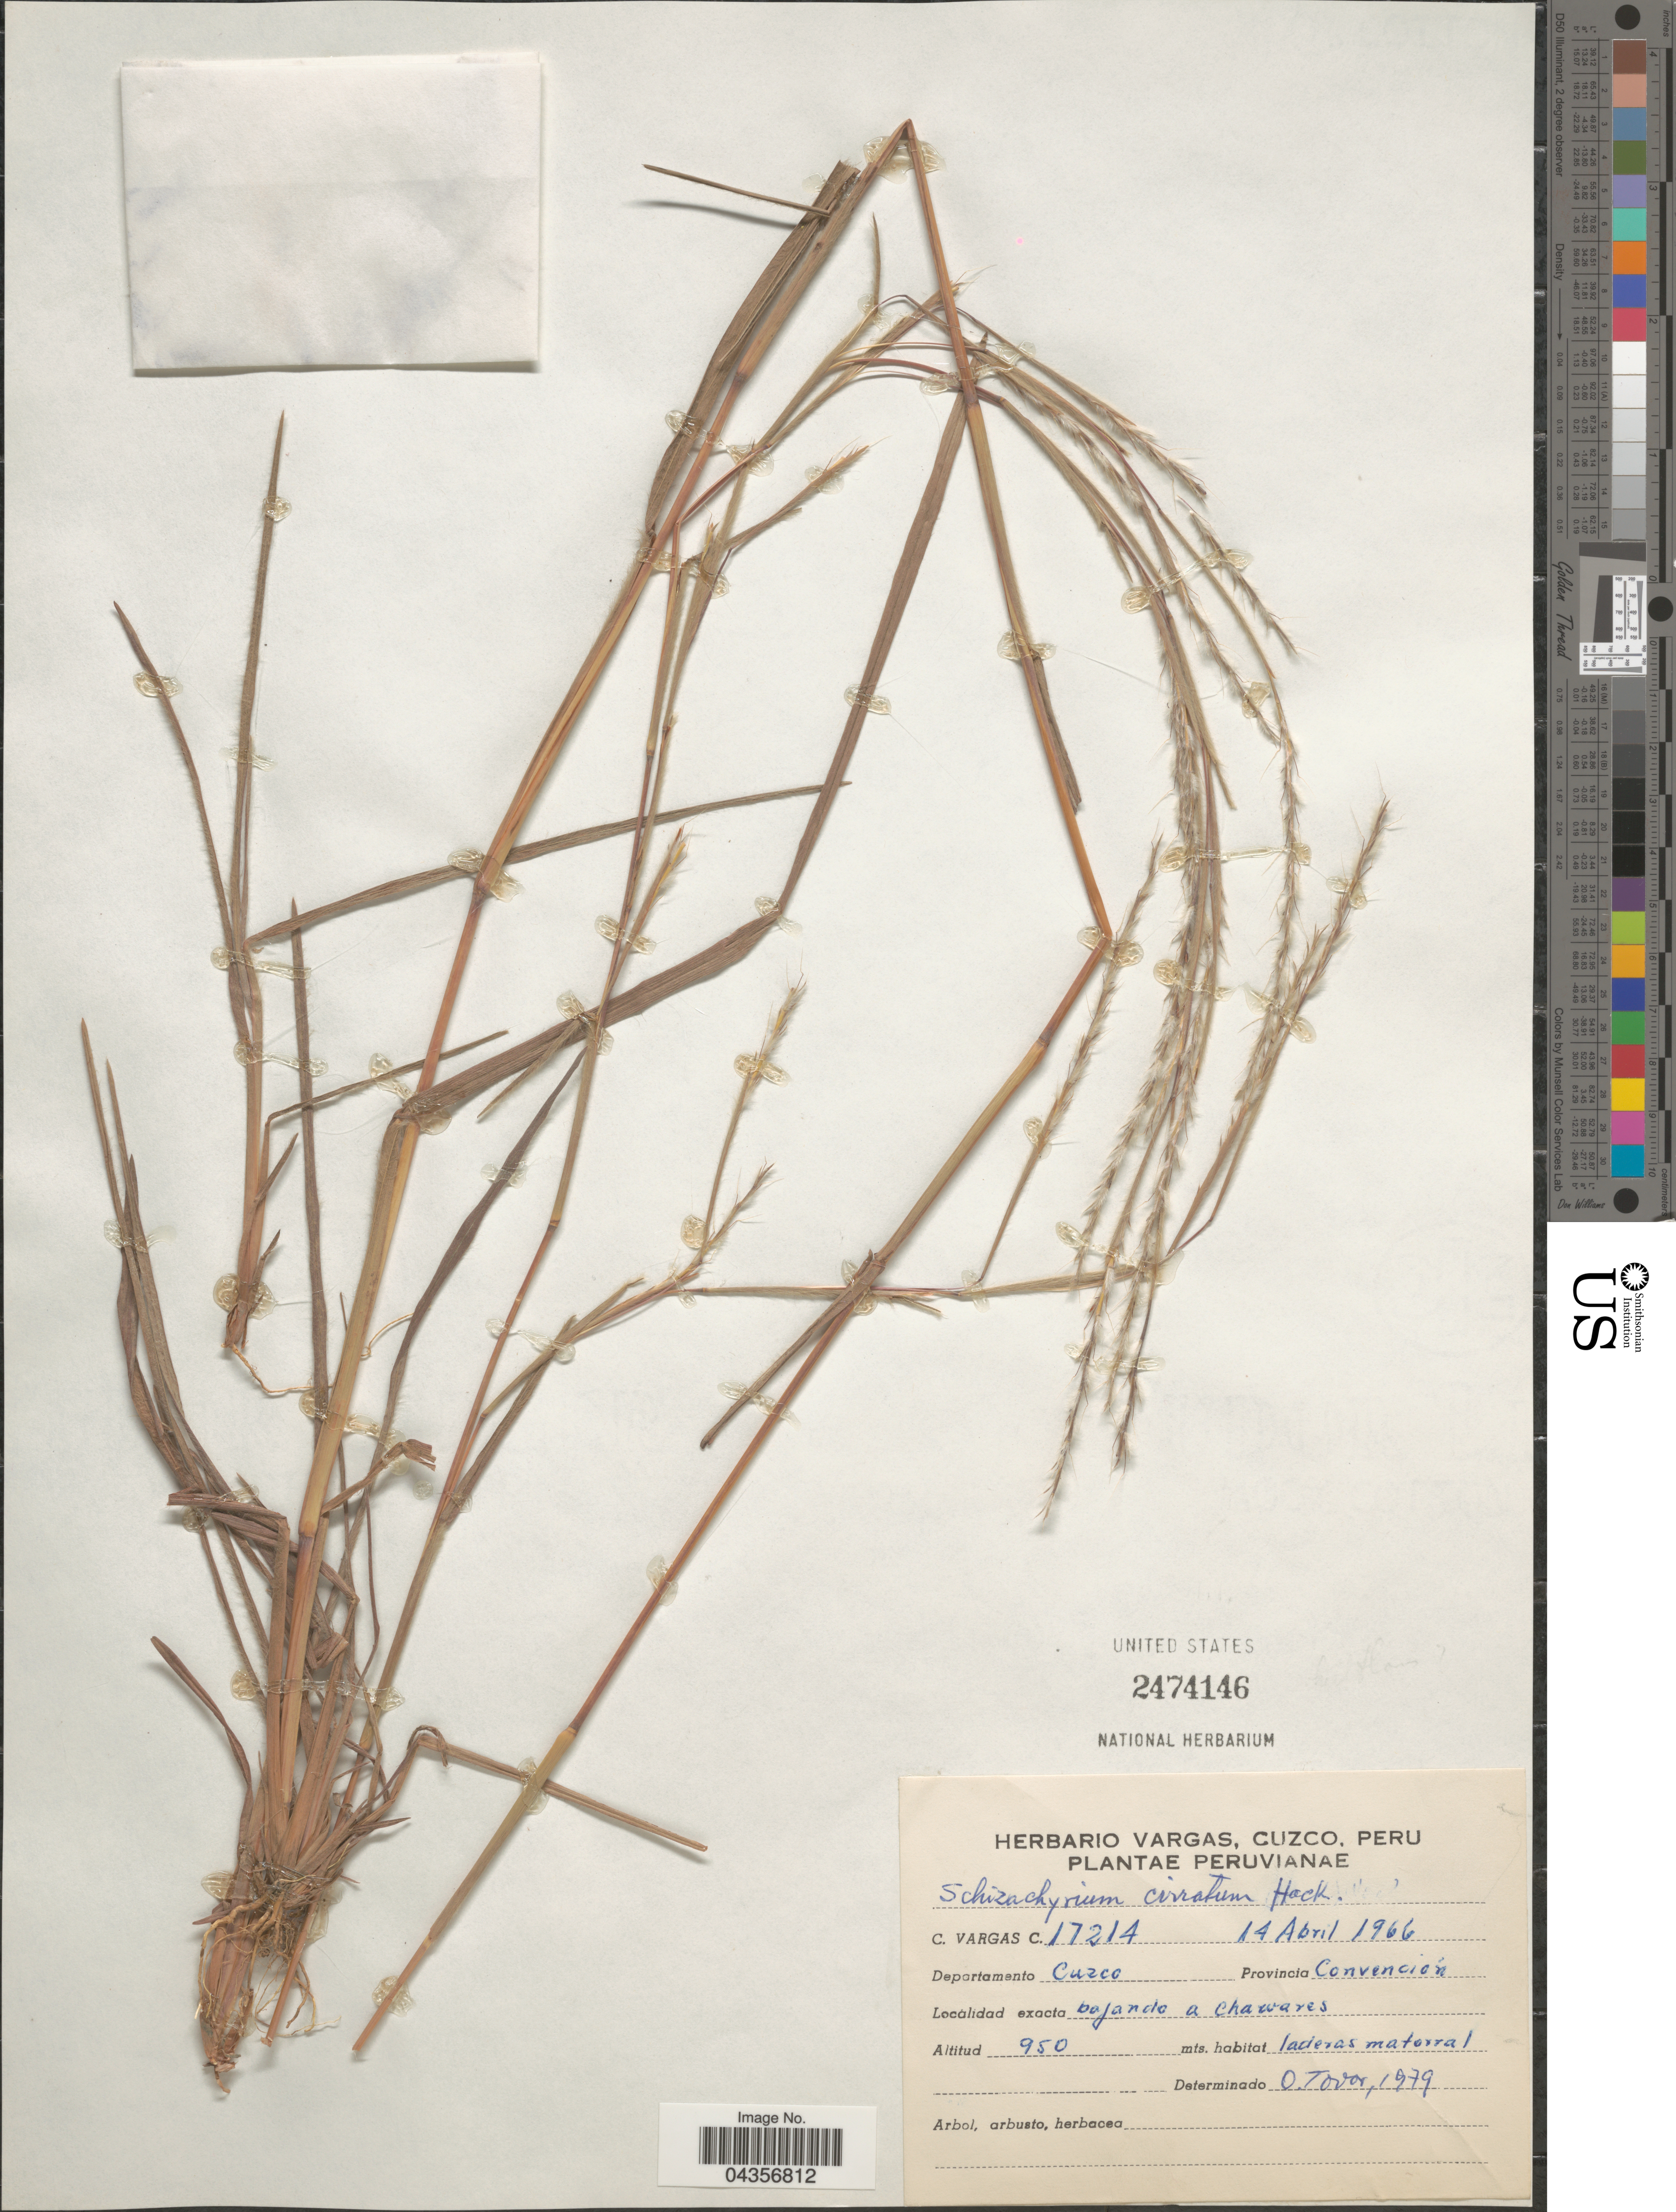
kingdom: Plantae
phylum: Tracheophyta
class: Liliopsida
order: Poales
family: Poaceae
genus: Schizachyrium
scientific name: Schizachyrium sanguineum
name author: (Retz.) Alston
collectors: C. Vargas Calderón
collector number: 17214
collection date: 1966-04-14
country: Peru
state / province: Cusco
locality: Departamento Cuzco. Provincia Convención. Bajando a Chawares.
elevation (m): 950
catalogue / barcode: US 2474146